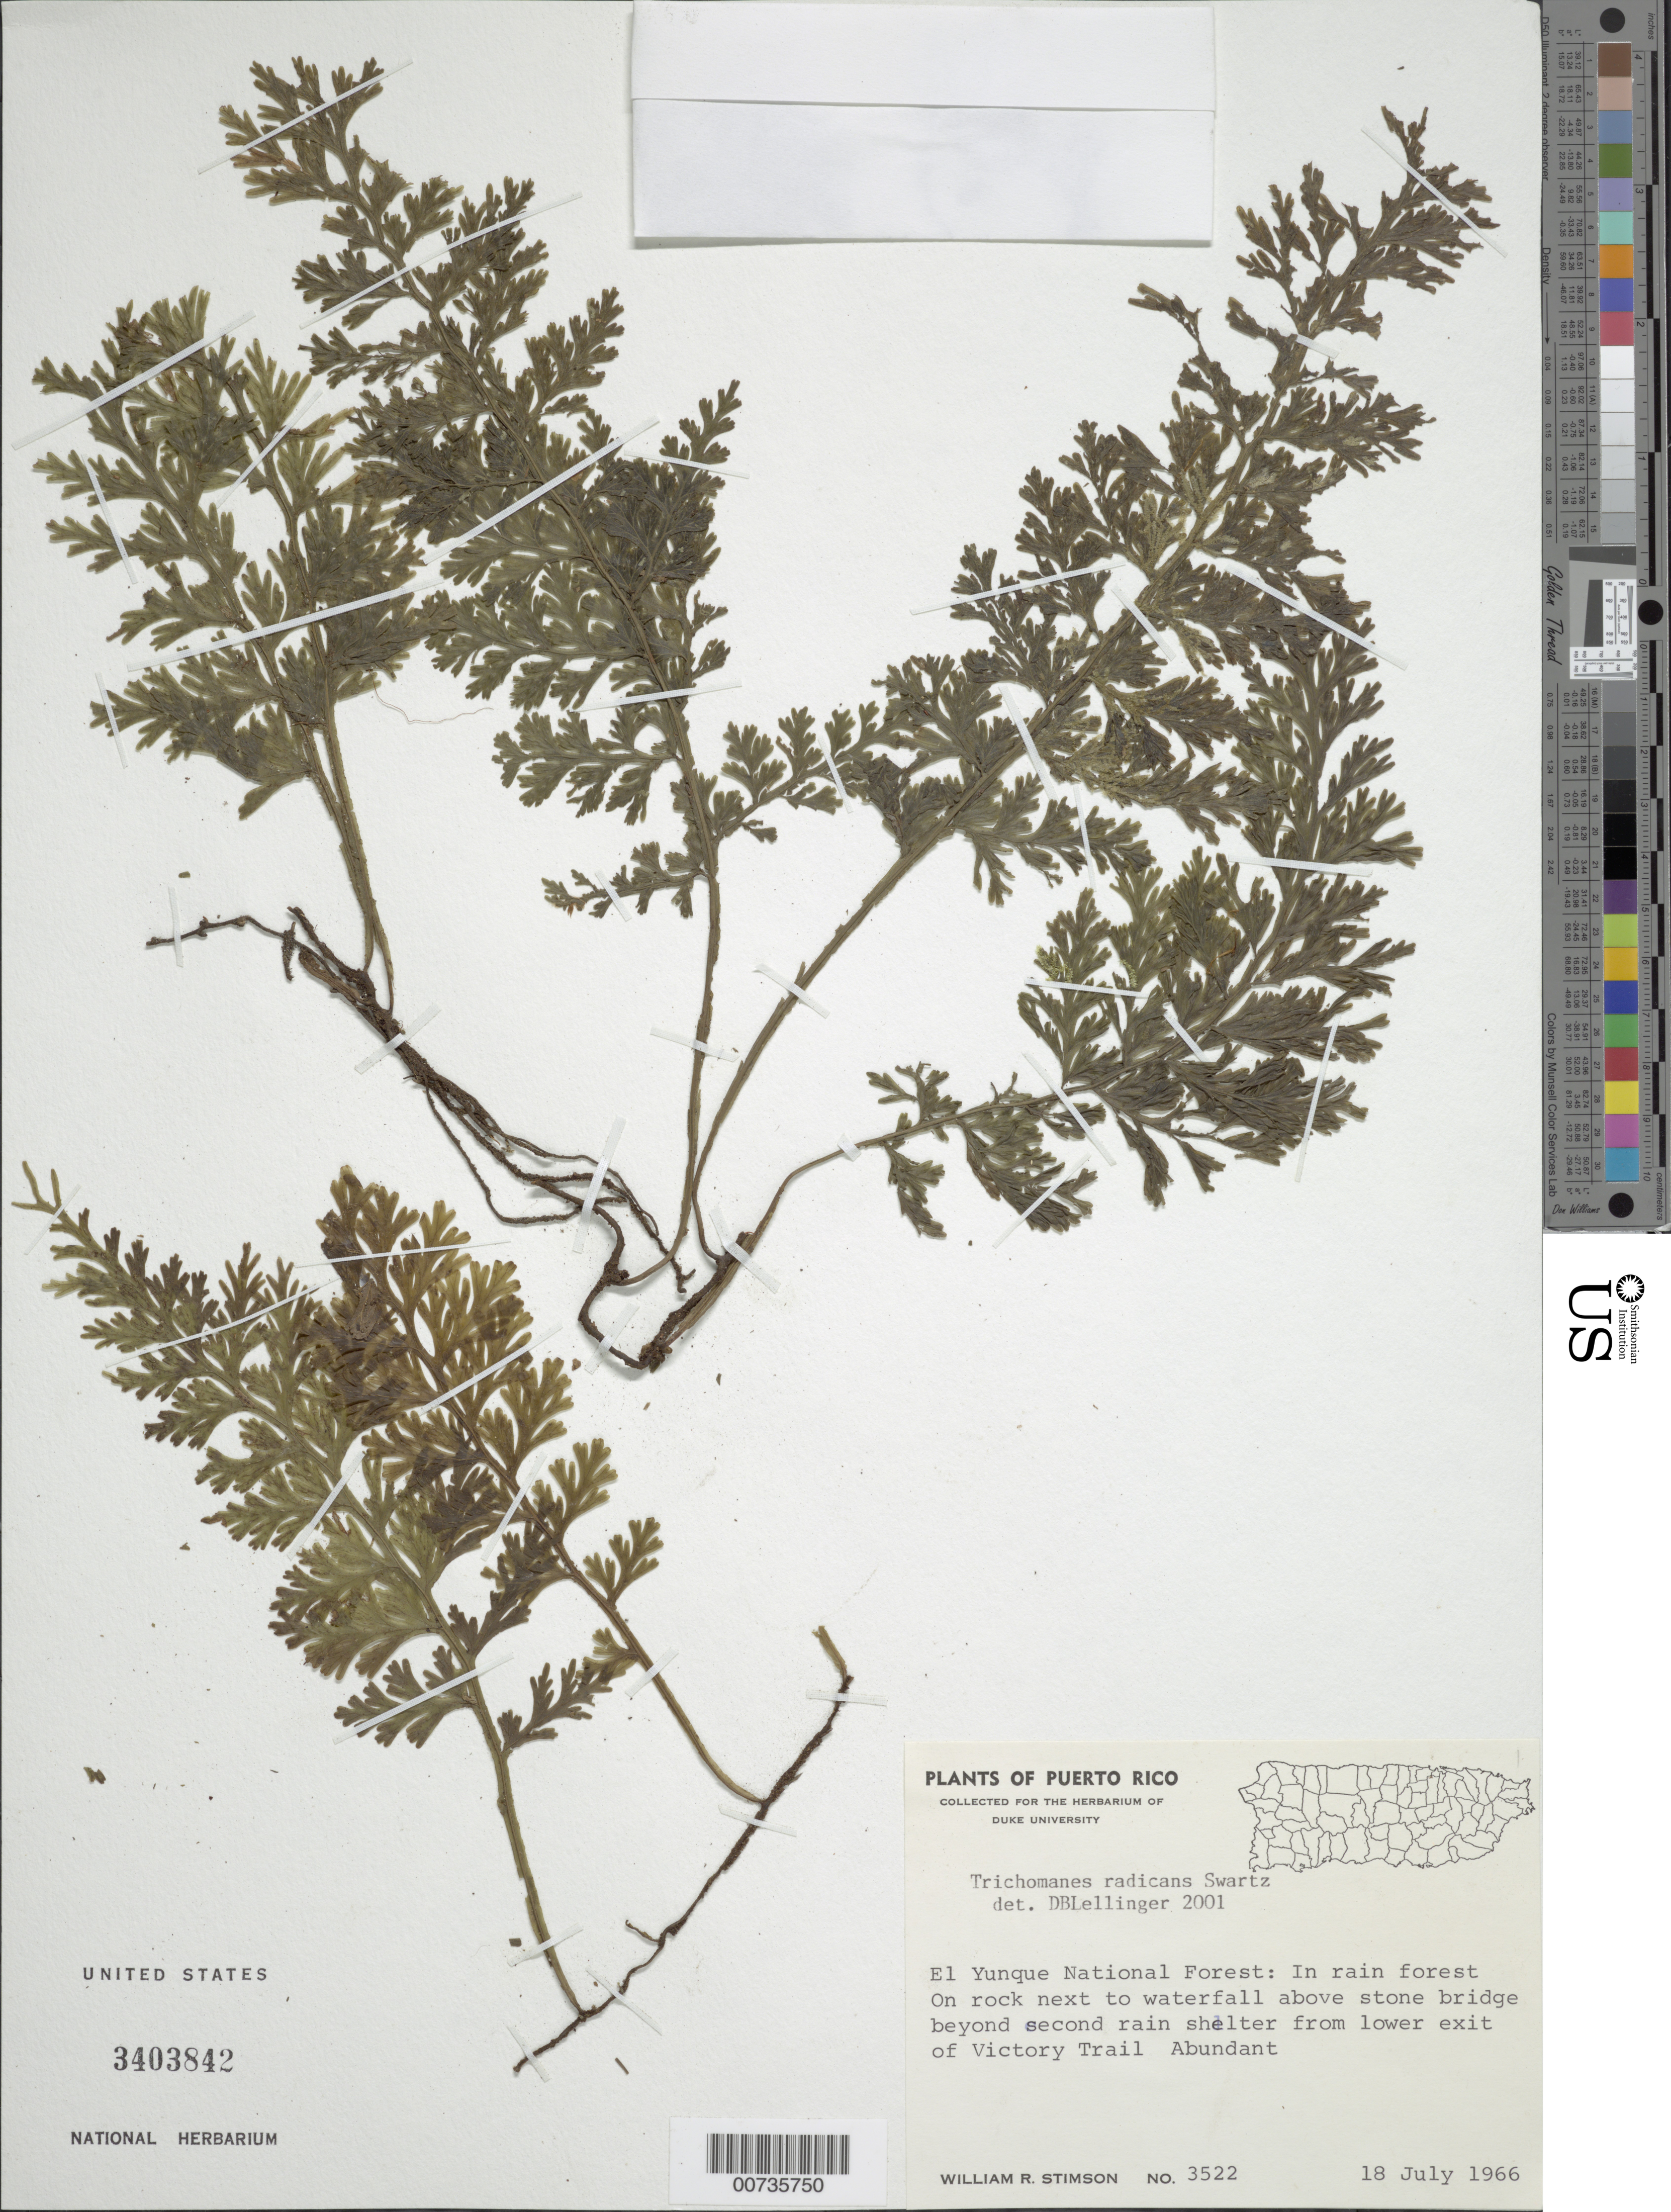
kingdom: Plantae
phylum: Tracheophyta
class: Polypodiopsida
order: Hymenophyllales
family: Hymenophyllaceae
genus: Vandenboschia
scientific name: Vandenboschia radicans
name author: (Sw.) Copel.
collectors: W. R. Stimson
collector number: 3522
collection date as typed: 18 Jul 1966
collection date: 1966-07-18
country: Puerto Rico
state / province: Río Grande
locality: El Yunque Natl. Forest: in rain forest on rock next to waterfall above stone bridge beyond second rain shelter from lower exit of Victory Trail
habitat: Rain forest, on rock next waterfall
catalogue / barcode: US 3403842